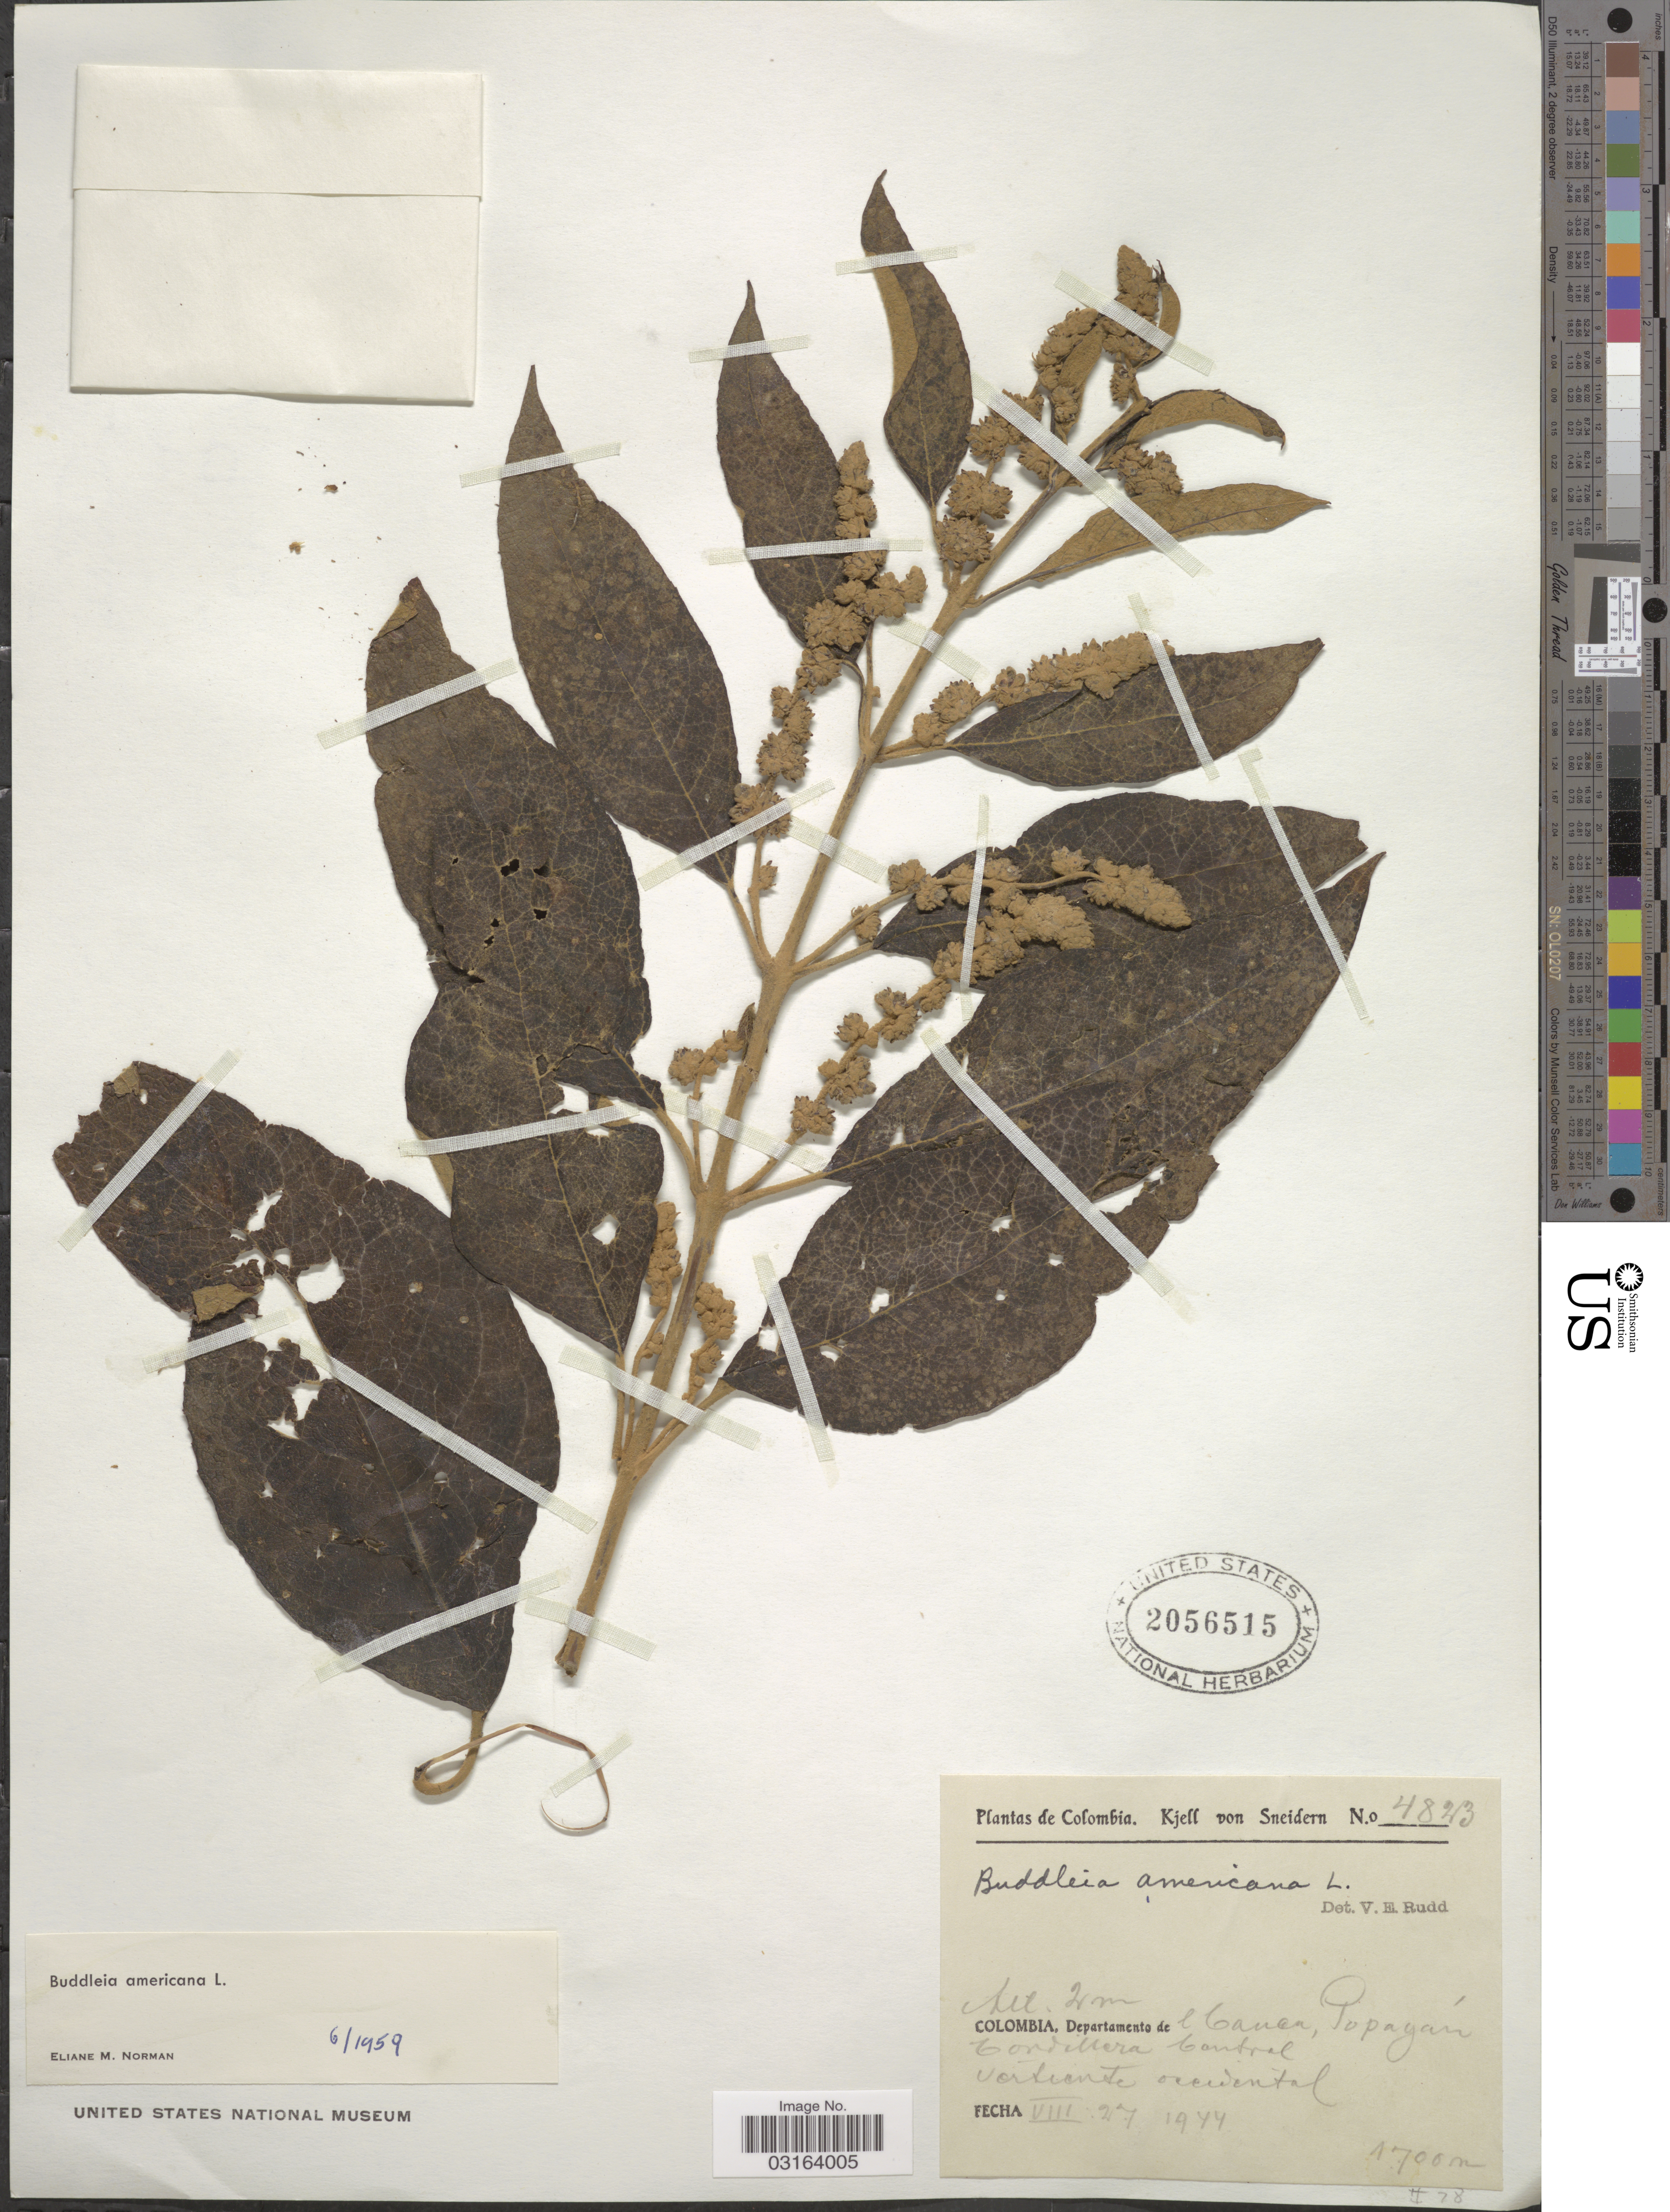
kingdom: Plantae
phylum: Tracheophyta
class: Magnoliopsida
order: Lamiales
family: Scrophulariaceae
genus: Buddleja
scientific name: Buddleja americana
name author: L.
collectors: K. von Sneidern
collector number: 4823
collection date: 1944-08-27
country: Colombia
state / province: Cauca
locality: Departamento del Cauca, Popayán. Cordillera Central. Vertiente Occidental.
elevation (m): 1700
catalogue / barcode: US 2056515